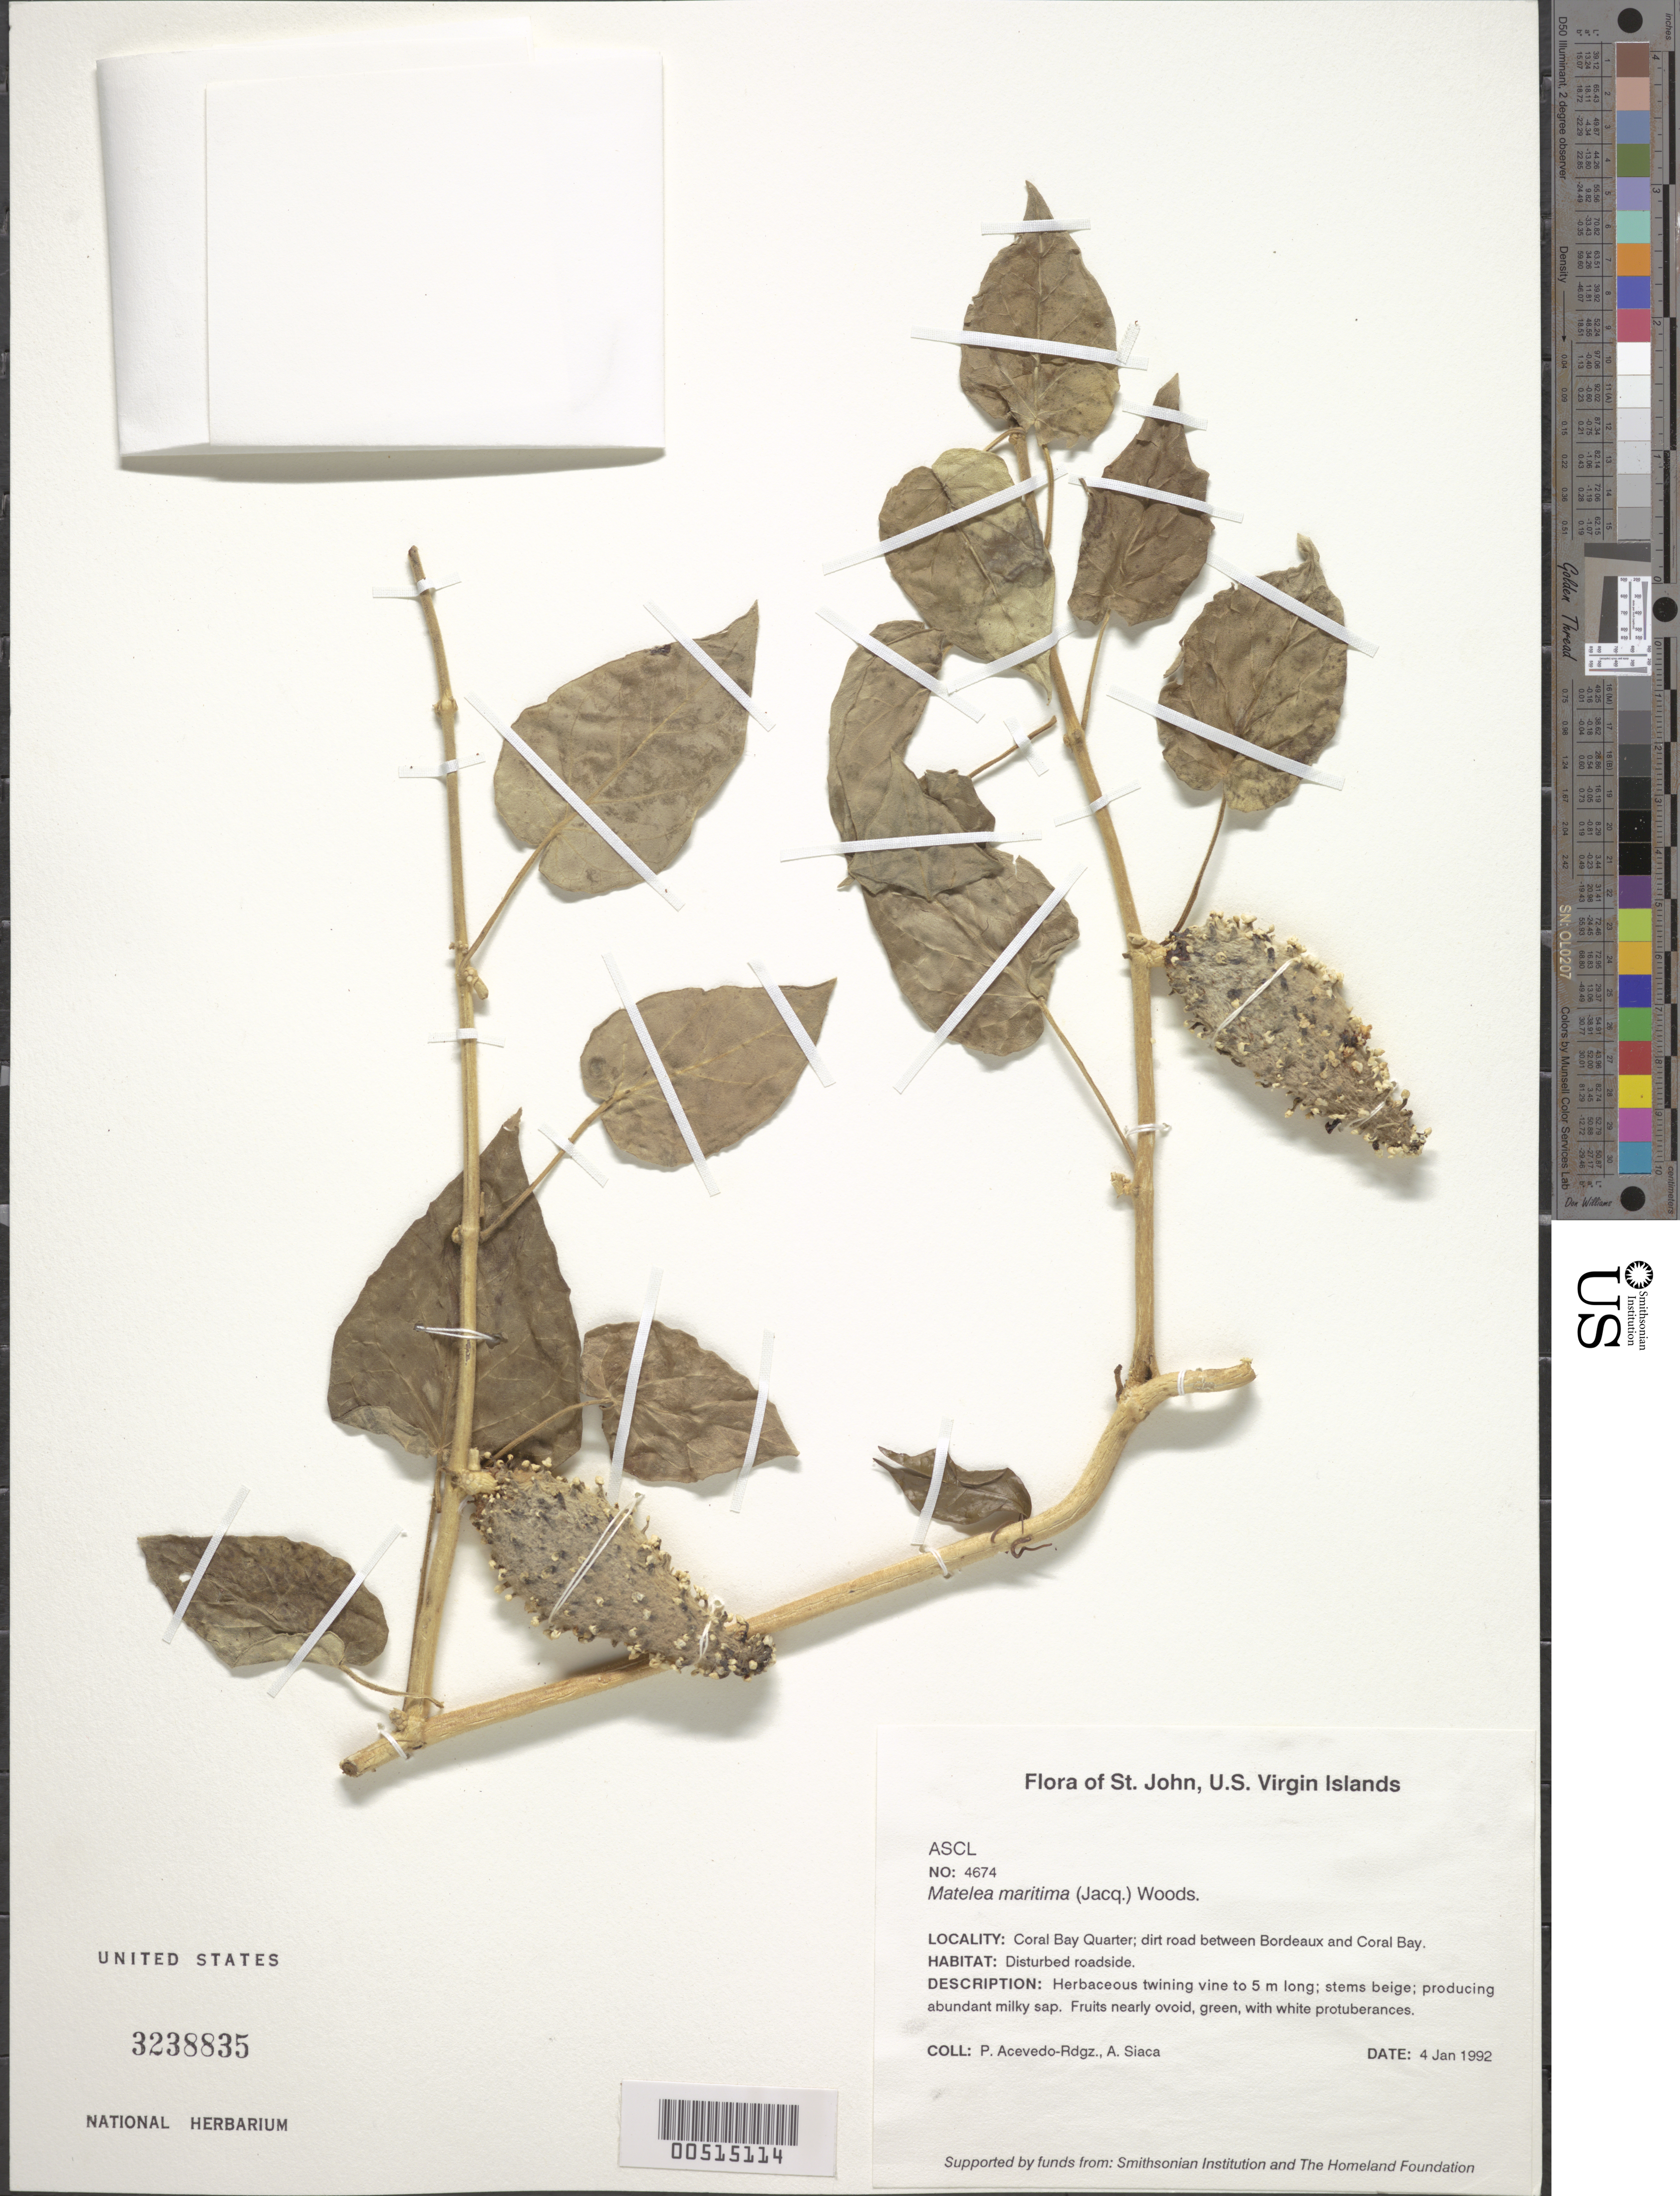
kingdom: Plantae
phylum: Tracheophyta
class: Magnoliopsida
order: Gentianales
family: Apocynaceae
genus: Matelea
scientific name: Matelea maritima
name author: (Jacq.) Woodson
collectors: P. Acevedo-Rodr. & A. Siaca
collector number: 4674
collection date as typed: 04 Jan 1992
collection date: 1992-01-04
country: U.S. Virgin Islands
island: St. John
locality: Coral Bay Quarter; dirt road between Bordeaux and Coral Bay.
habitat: Disturbed roadside.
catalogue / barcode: US 3238835